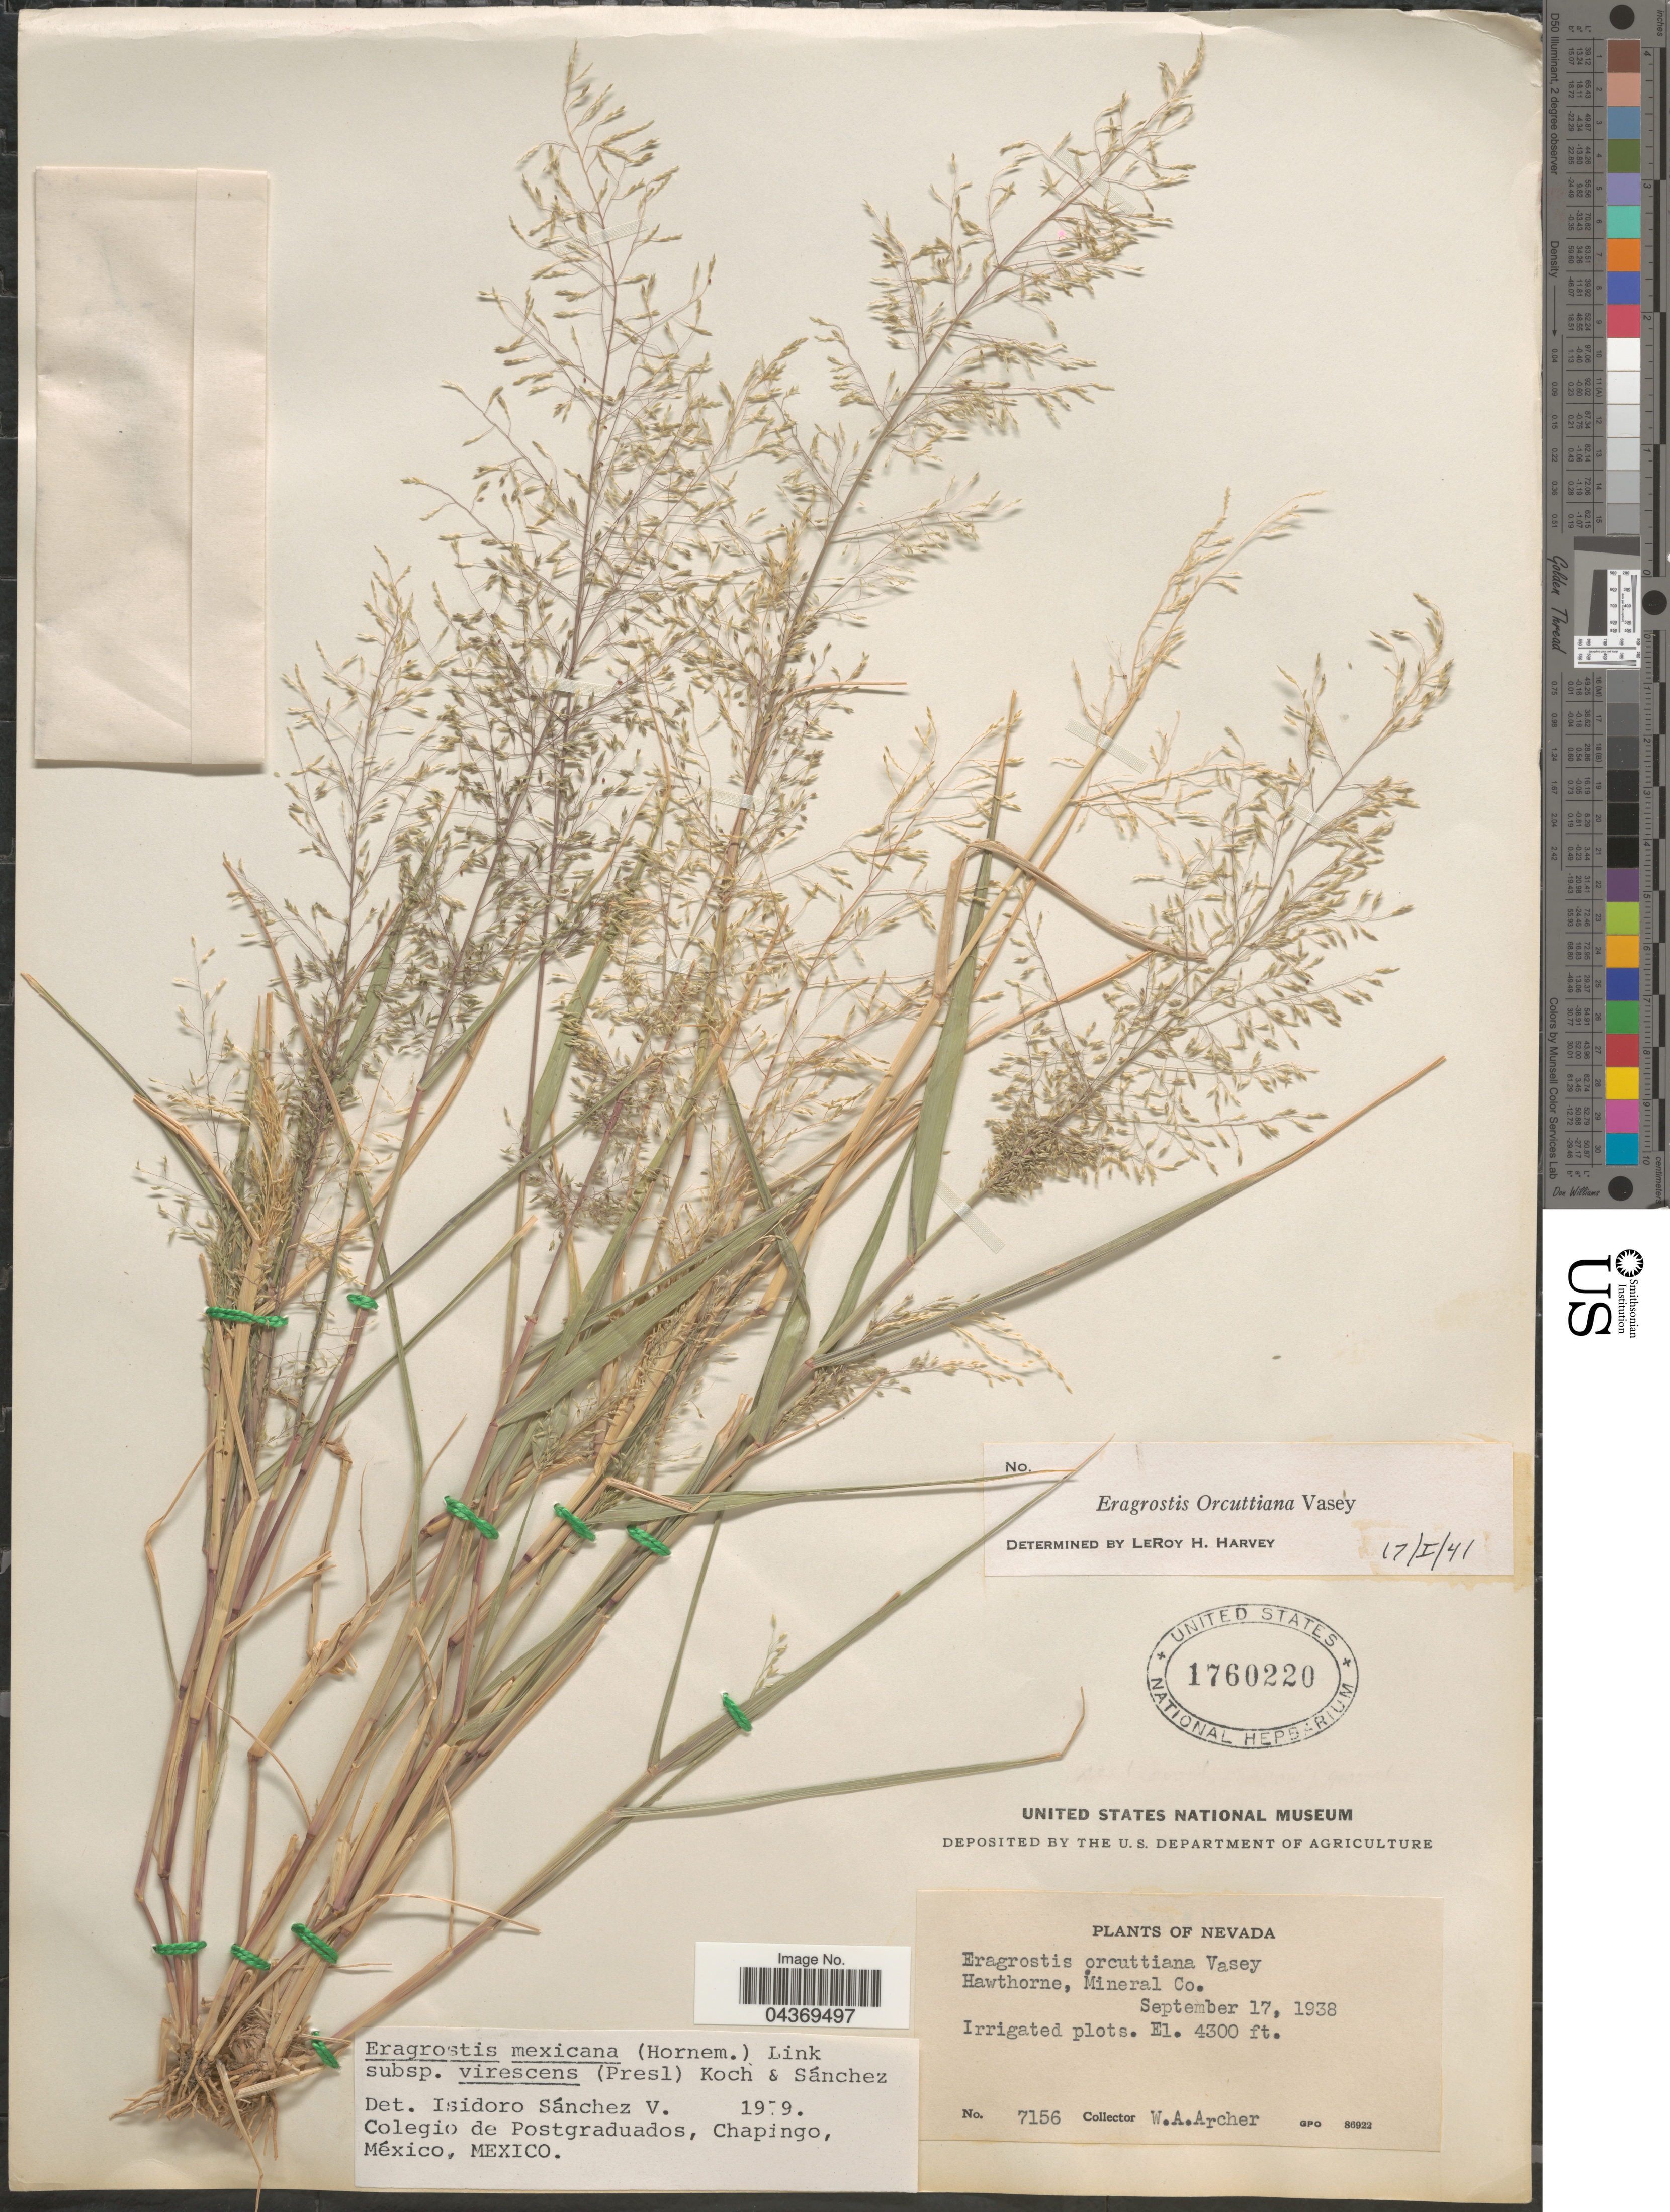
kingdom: Plantae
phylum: Tracheophyta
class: Liliopsida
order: Poales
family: Poaceae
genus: Eragrostis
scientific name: Eragrostis mexicana subsp. virescens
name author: (J. Presl) S.D. Koch & Sánchez Vega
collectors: W. Archer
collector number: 7156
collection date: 1938-09-17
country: United States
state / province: Nevada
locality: Hawthorne, Mineral Co.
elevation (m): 1311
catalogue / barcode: US 1760220